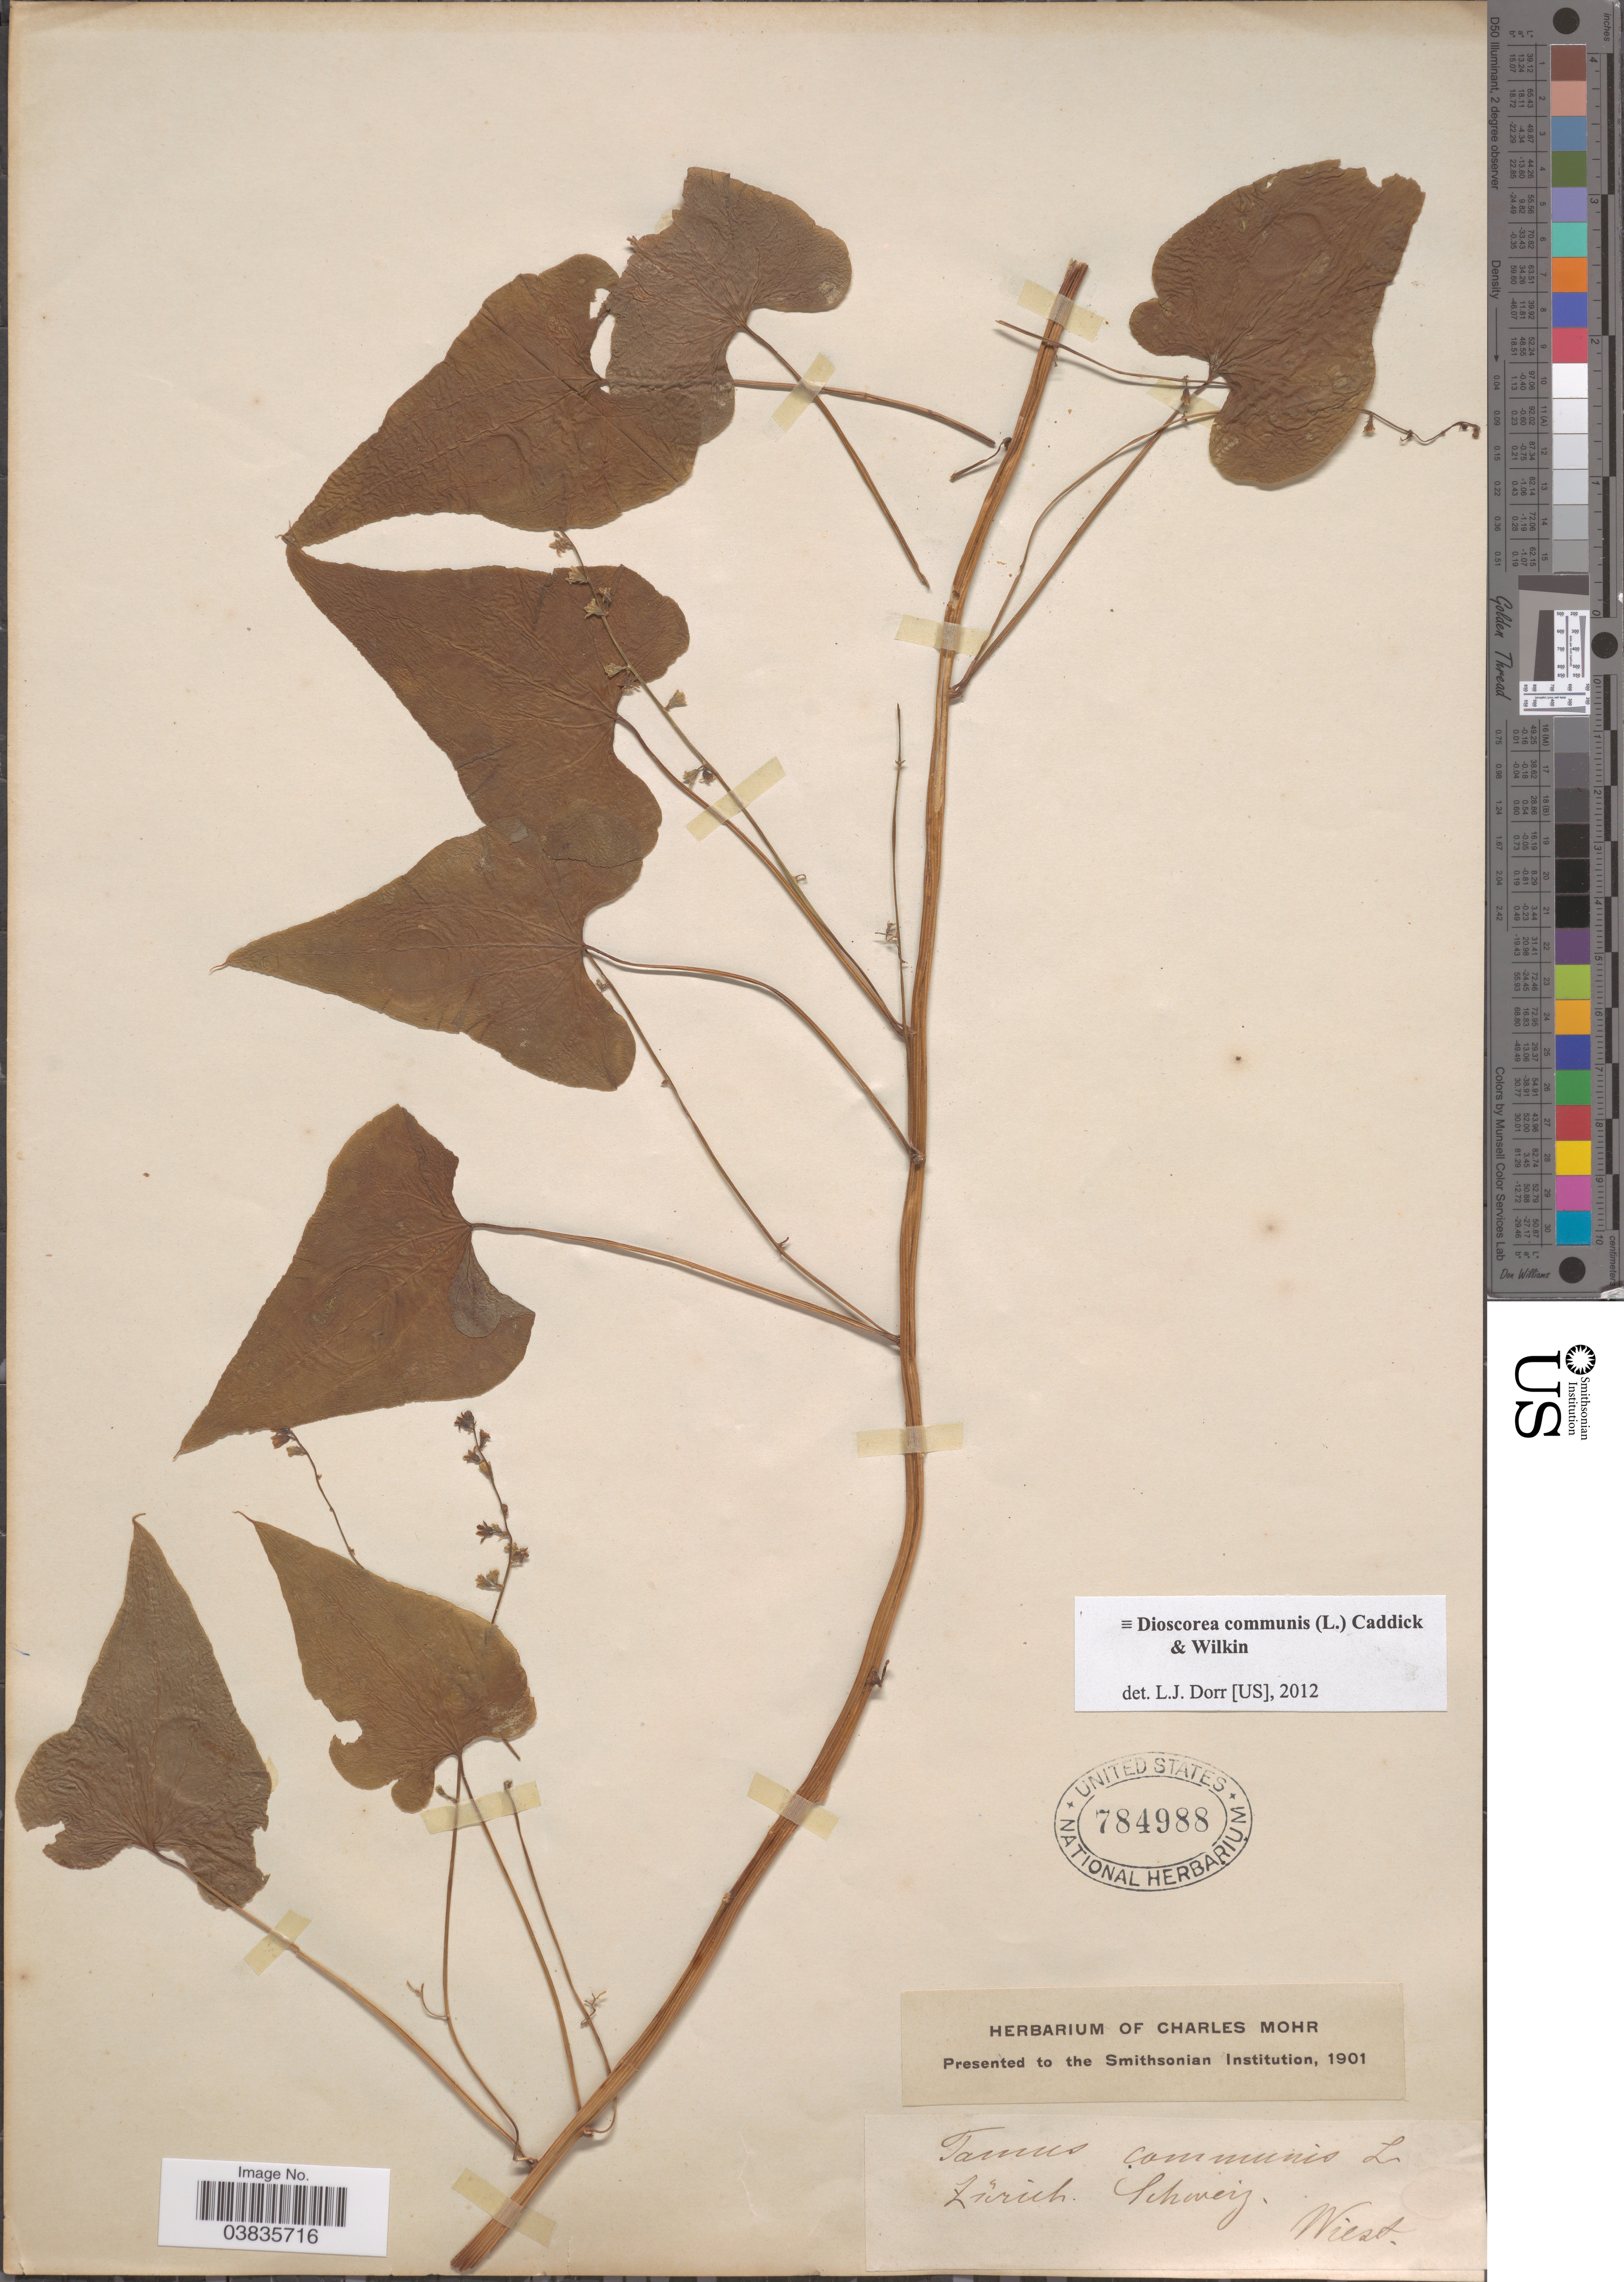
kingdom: Plantae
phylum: Tracheophyta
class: Liliopsida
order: Dioscoreales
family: Dioscoreaceae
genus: Dioscorea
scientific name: Dioscorea communis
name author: (L.) Caddick & Wilkin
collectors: -. Wiest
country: Switzerland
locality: Zurich. Schweiz.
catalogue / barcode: US 784988